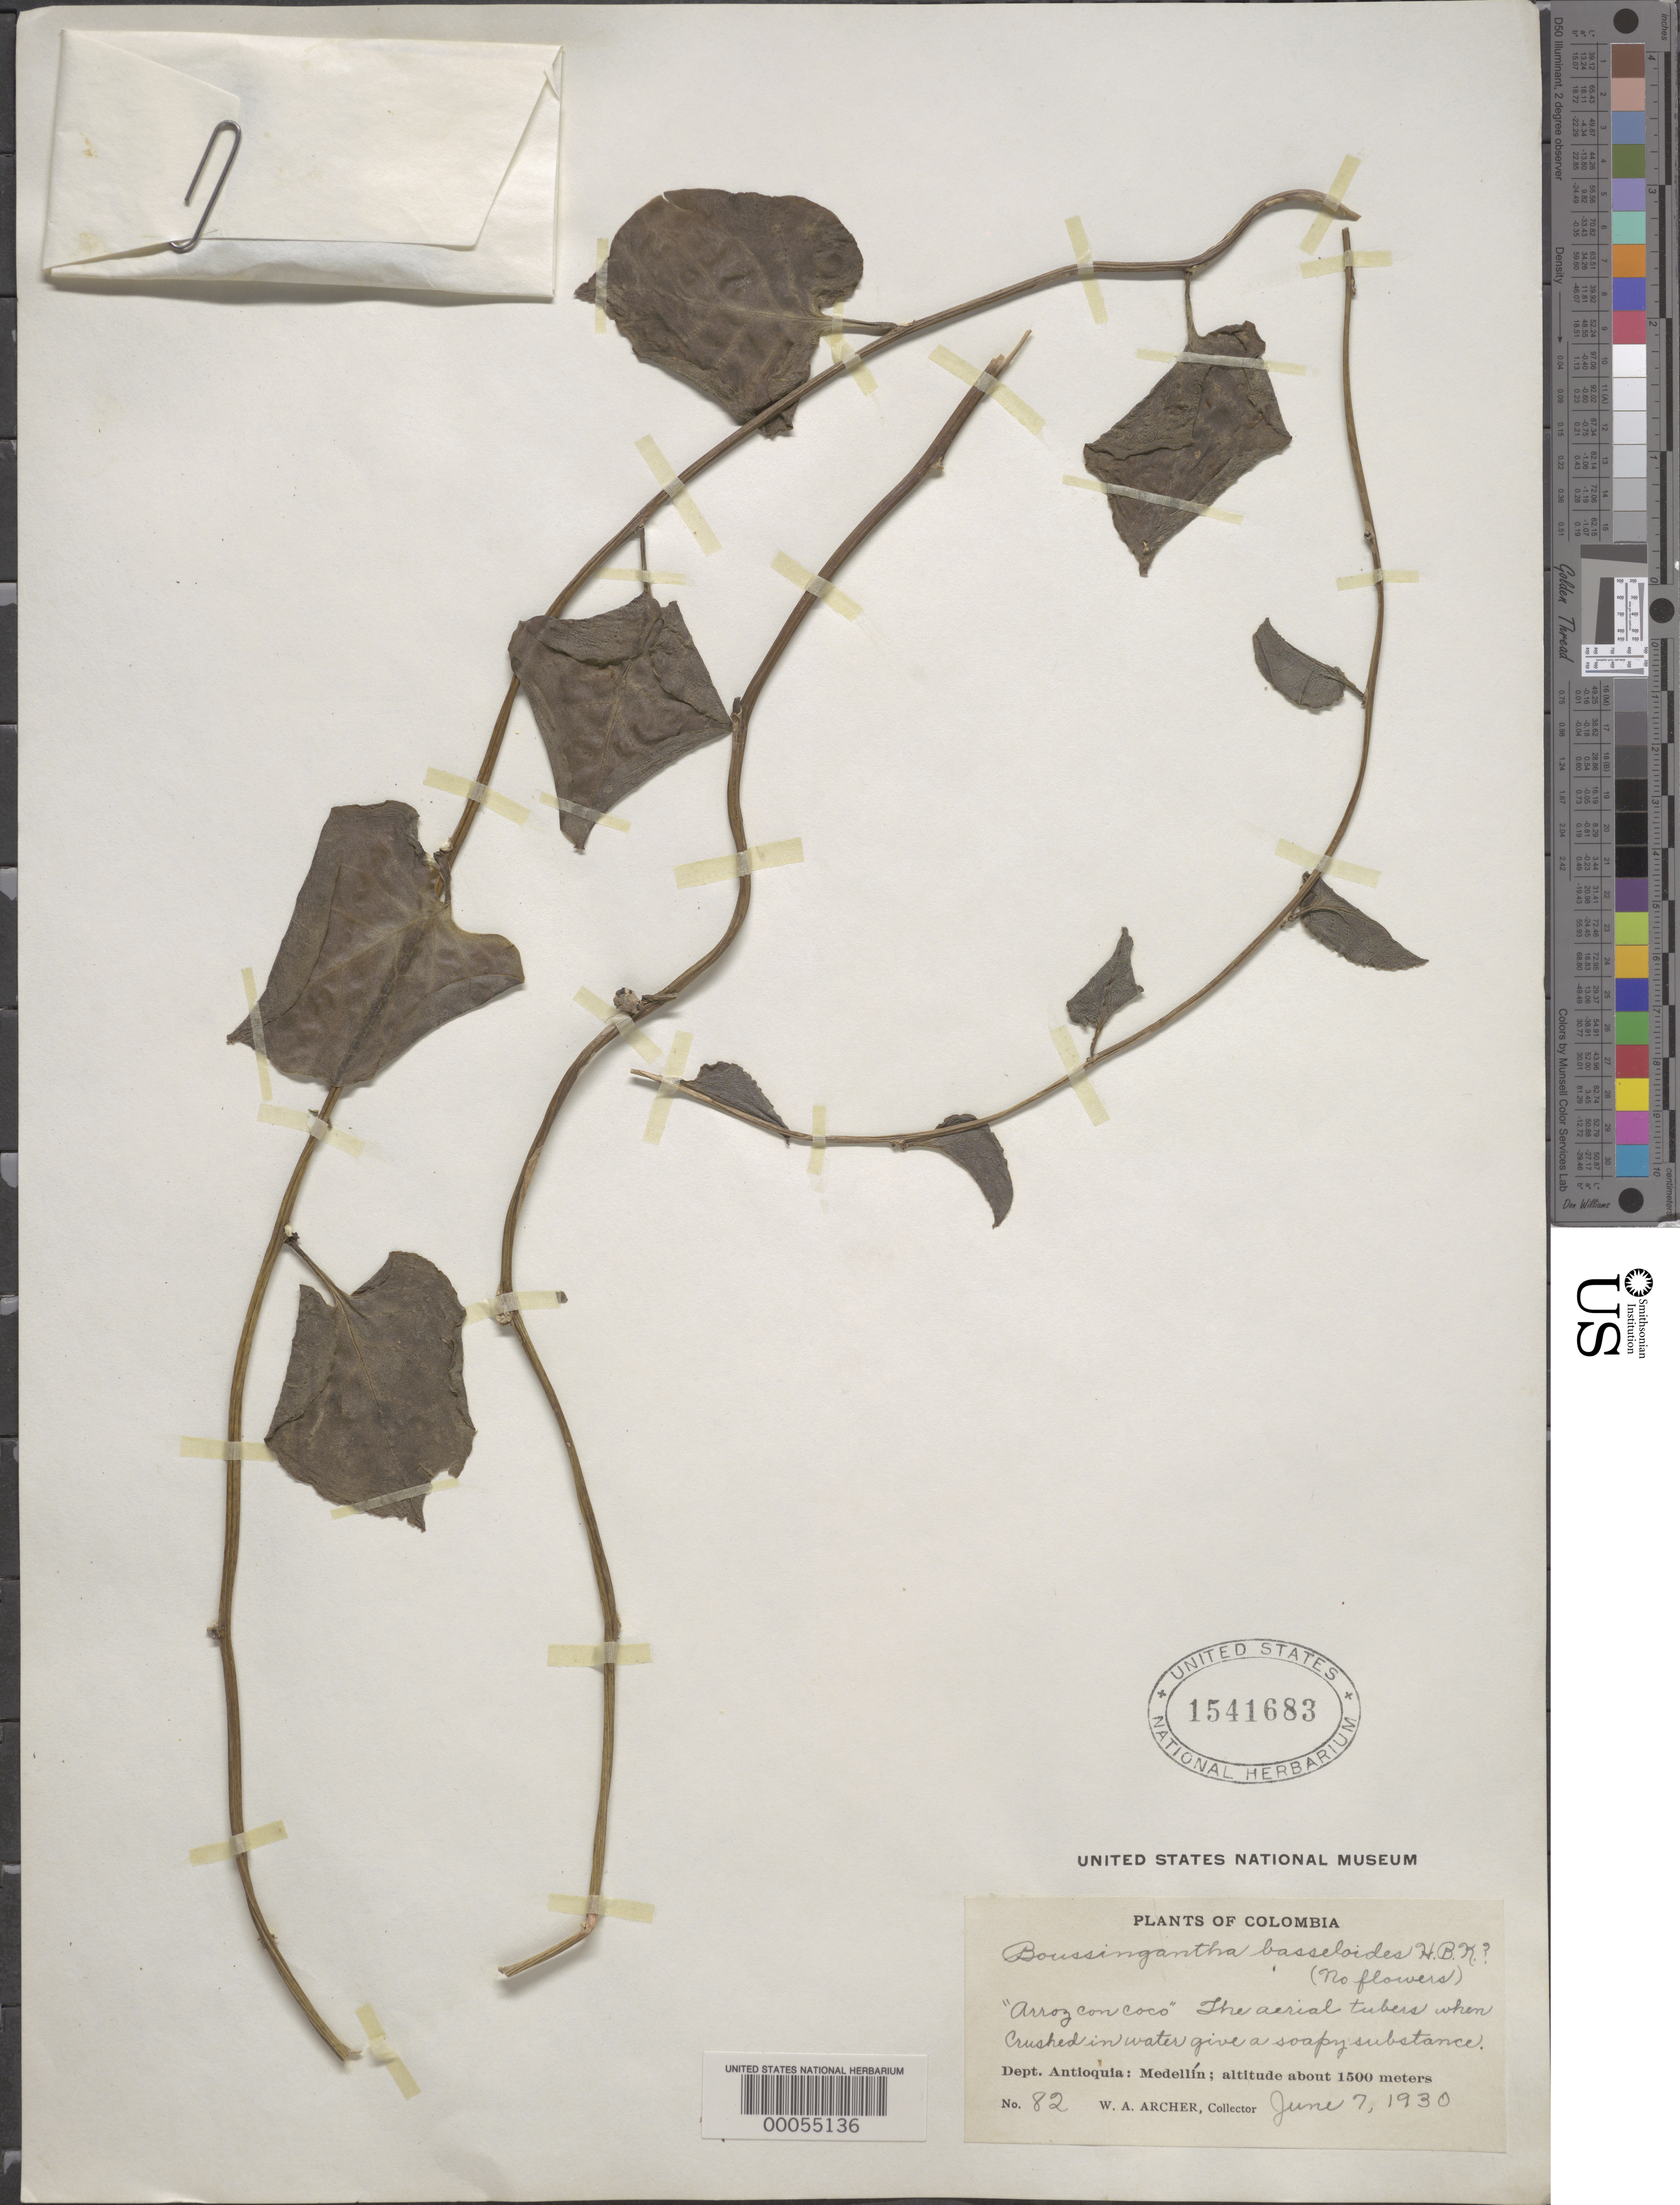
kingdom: Plantae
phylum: Tracheophyta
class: Magnoliopsida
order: Caryophyllales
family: Basellaceae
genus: Anredera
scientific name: Anredera baselloides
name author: (Kunth) Baill.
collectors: W. A. Archer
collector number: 82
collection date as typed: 07 Jun 1930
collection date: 1930-06-07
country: Colombia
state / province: Antioquia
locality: Medellin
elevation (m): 1500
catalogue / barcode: US 1541683